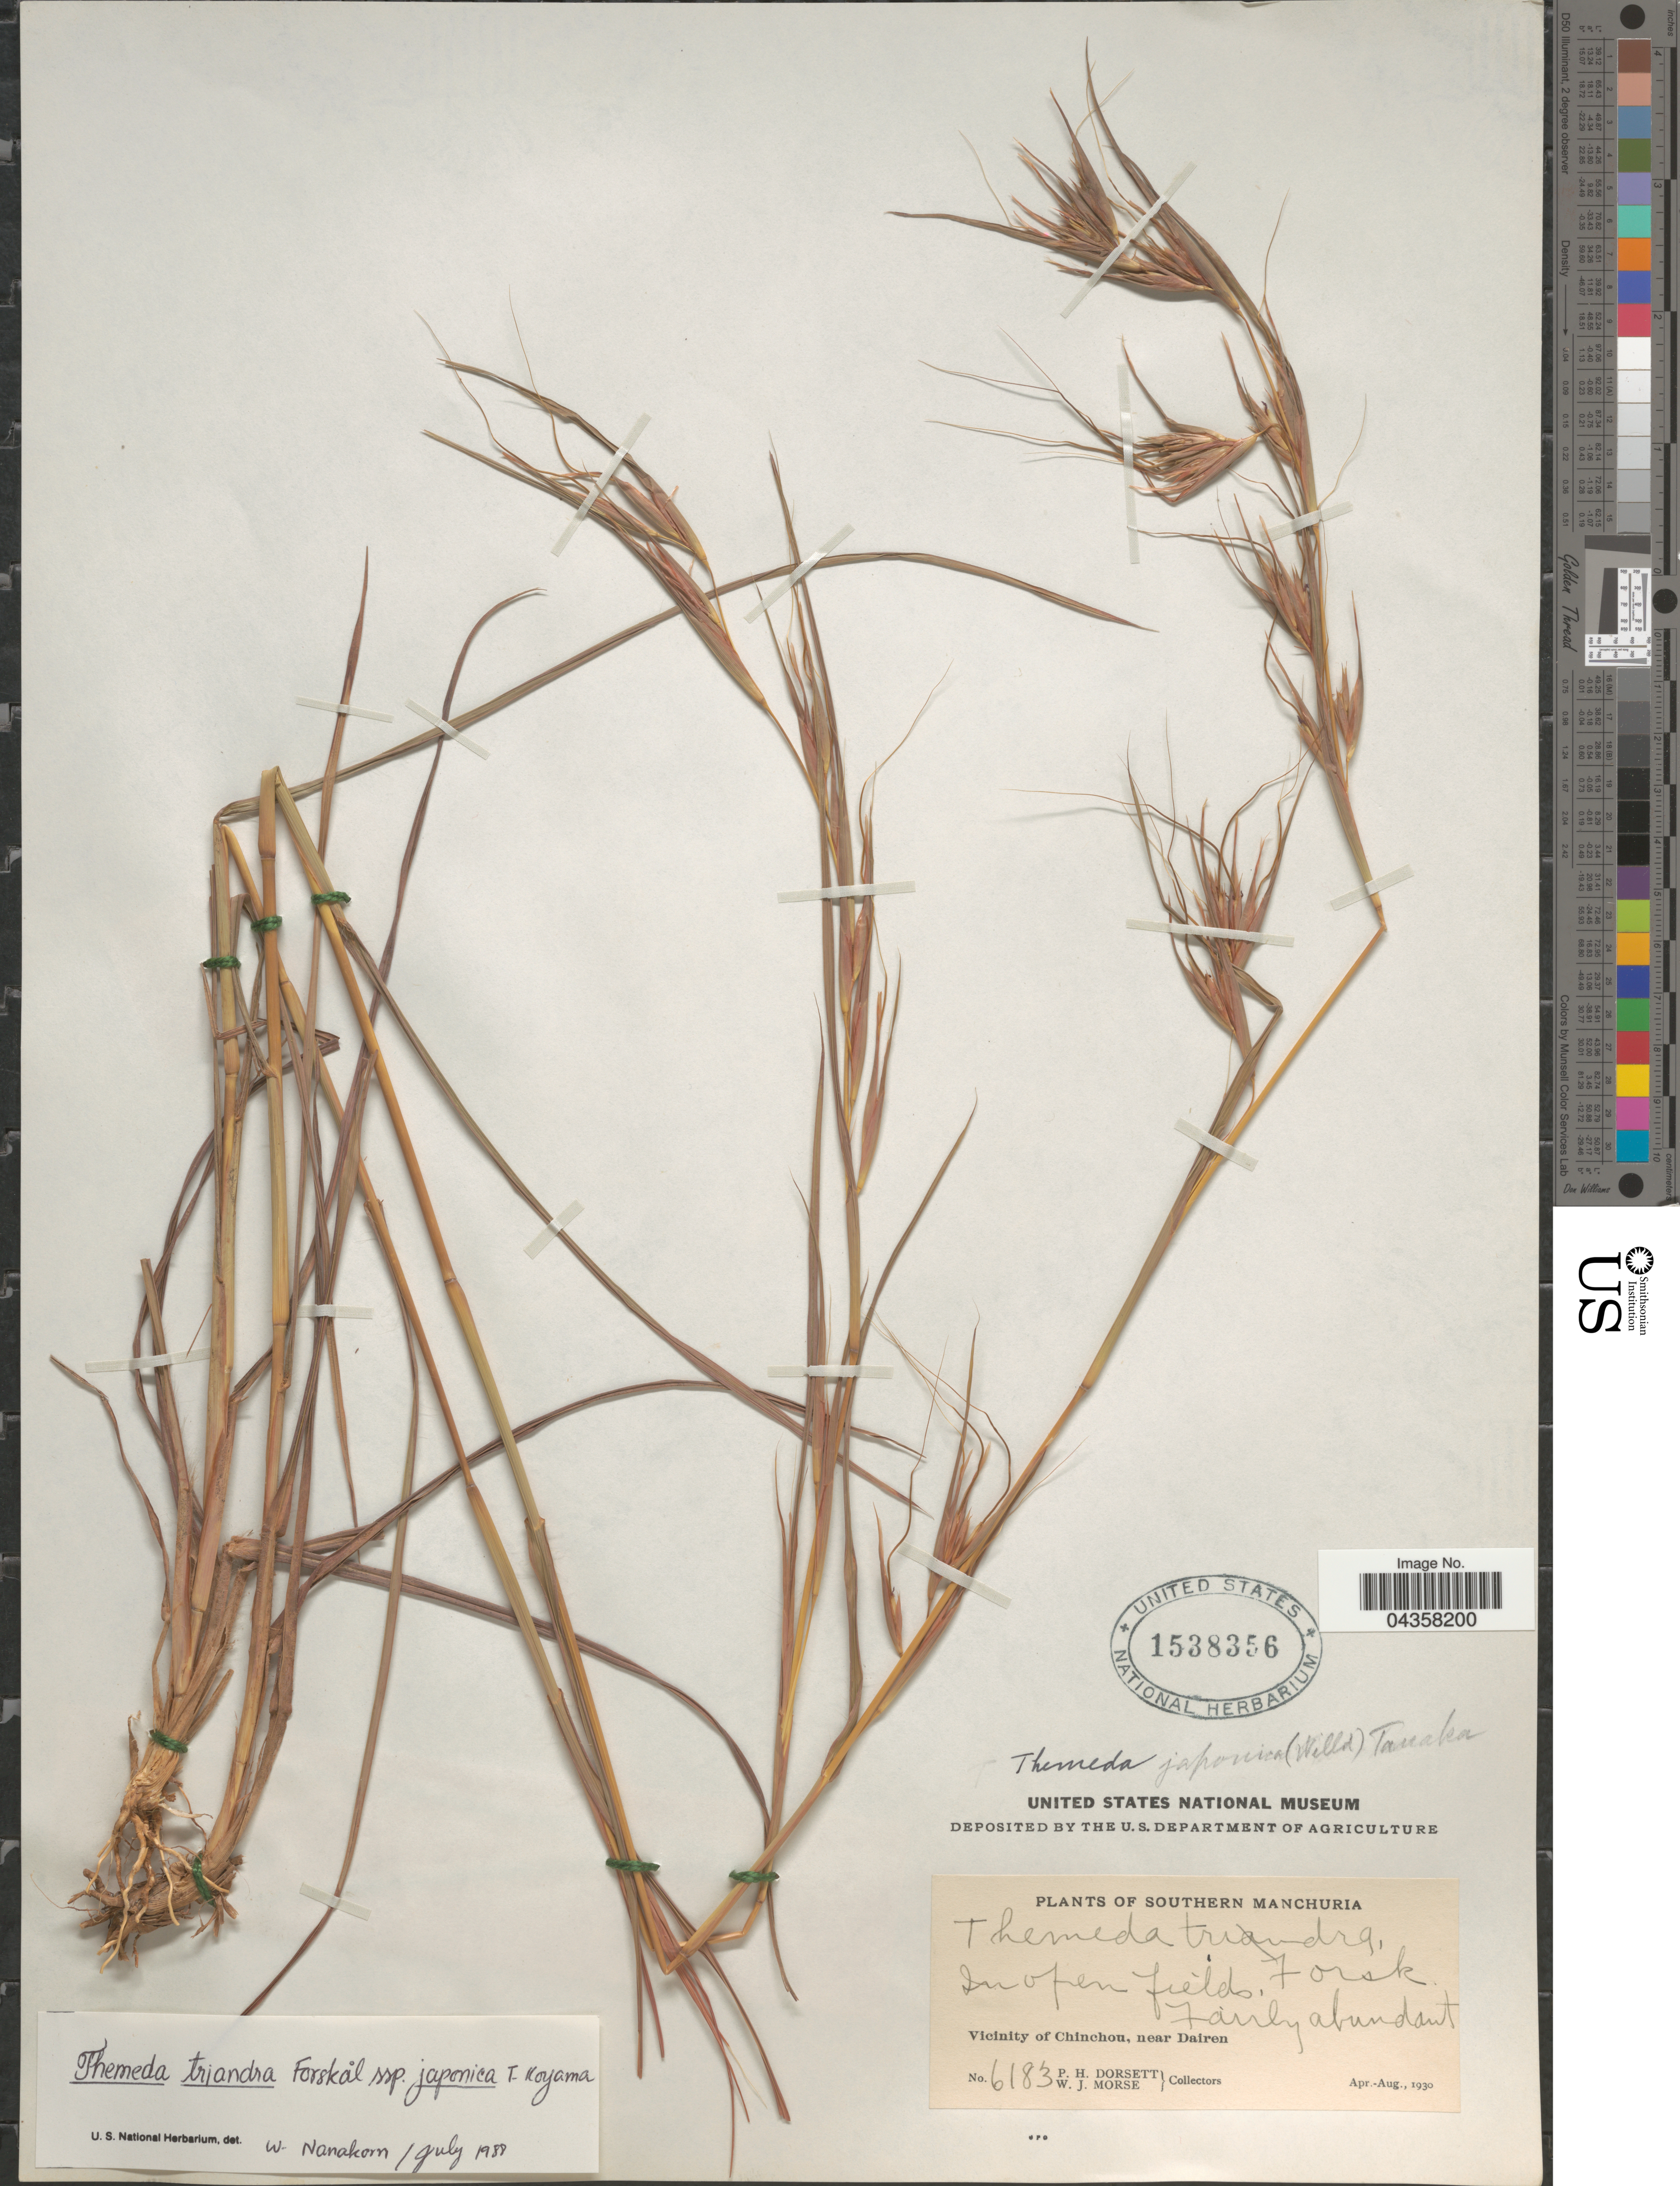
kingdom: Plantae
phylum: Tracheophyta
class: Liliopsida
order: Poales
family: Poaceae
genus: Themeda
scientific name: Themeda triandra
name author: Forssk.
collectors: P. H. Dorsett & W. J. Morse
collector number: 6183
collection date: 1930-04/1930-08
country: China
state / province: Liaoning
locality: Southern Manchuria. Vicinity of Chinchou, near Dairen.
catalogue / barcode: US 1538356